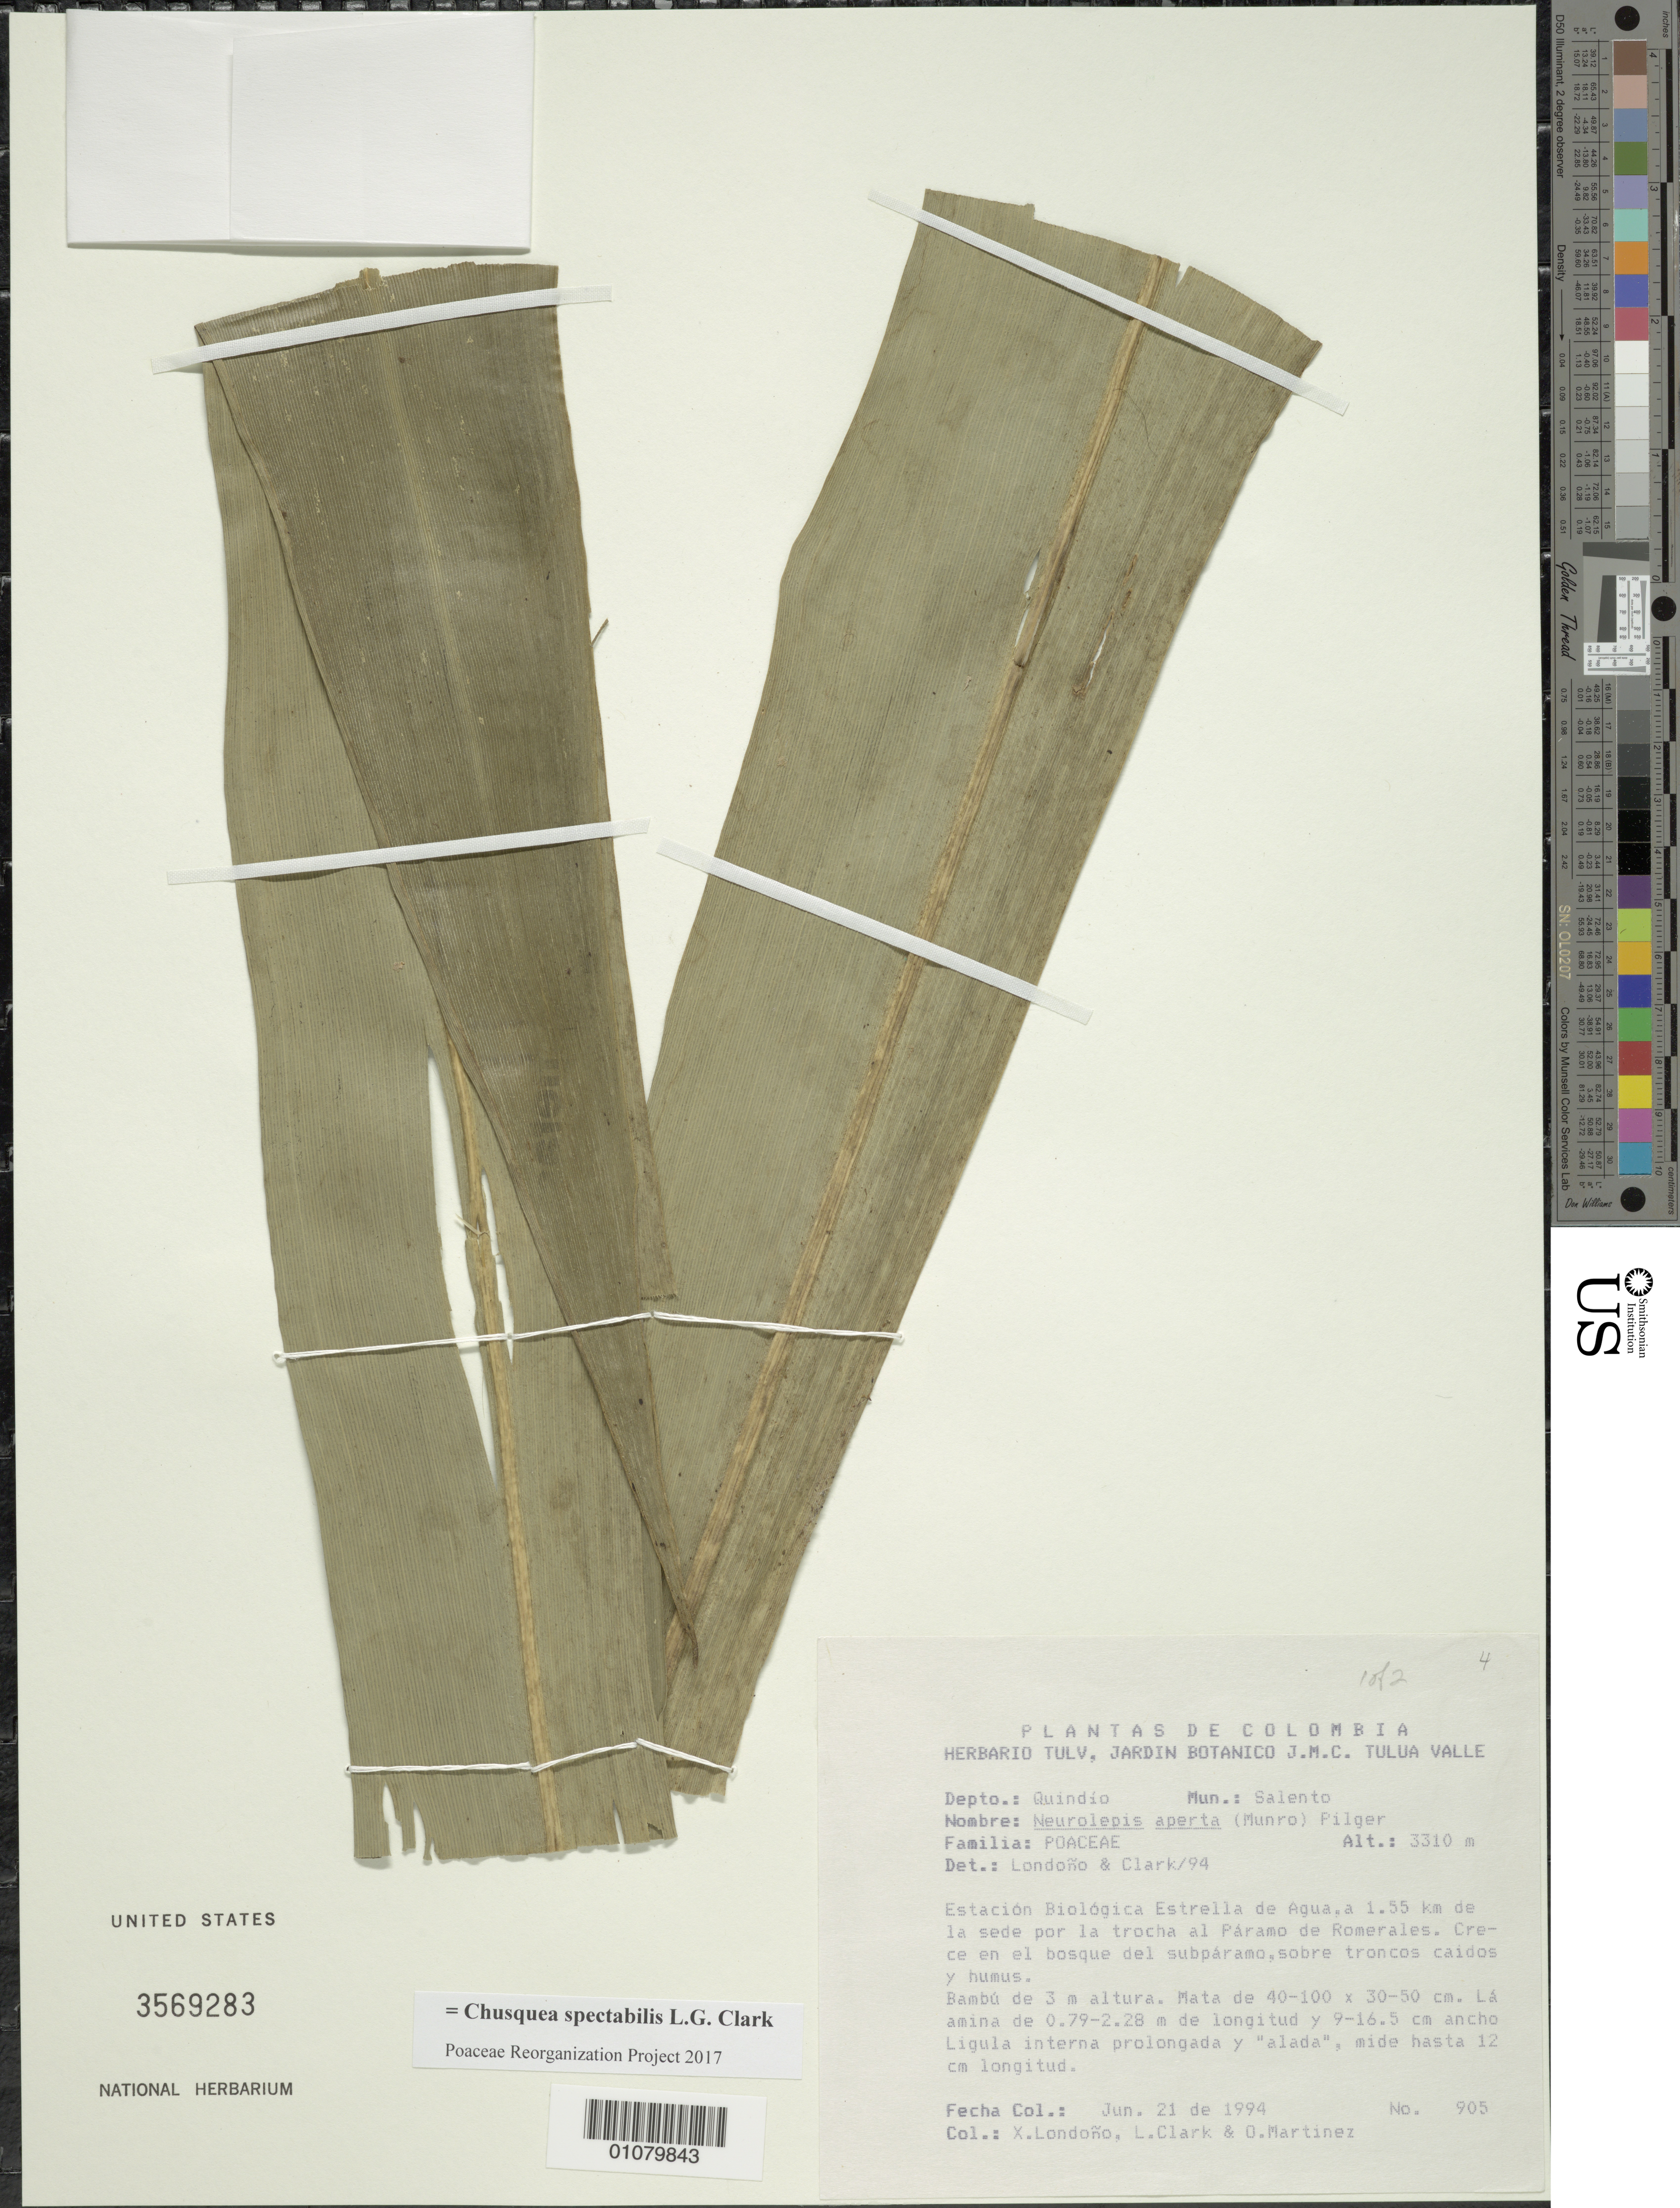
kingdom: Plantae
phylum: Tracheophyta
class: Liliopsida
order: Poales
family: Poaceae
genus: Chusquea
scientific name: Chusquea spectabilis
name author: L.G. Clark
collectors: X. Londoño, J. L. Clark & O. Martinez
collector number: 905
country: Colombia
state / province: Quindío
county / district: Salento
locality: Estacion Biologica Estrella de Agua, Paramo de Romerales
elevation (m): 3310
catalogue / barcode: US 3569283